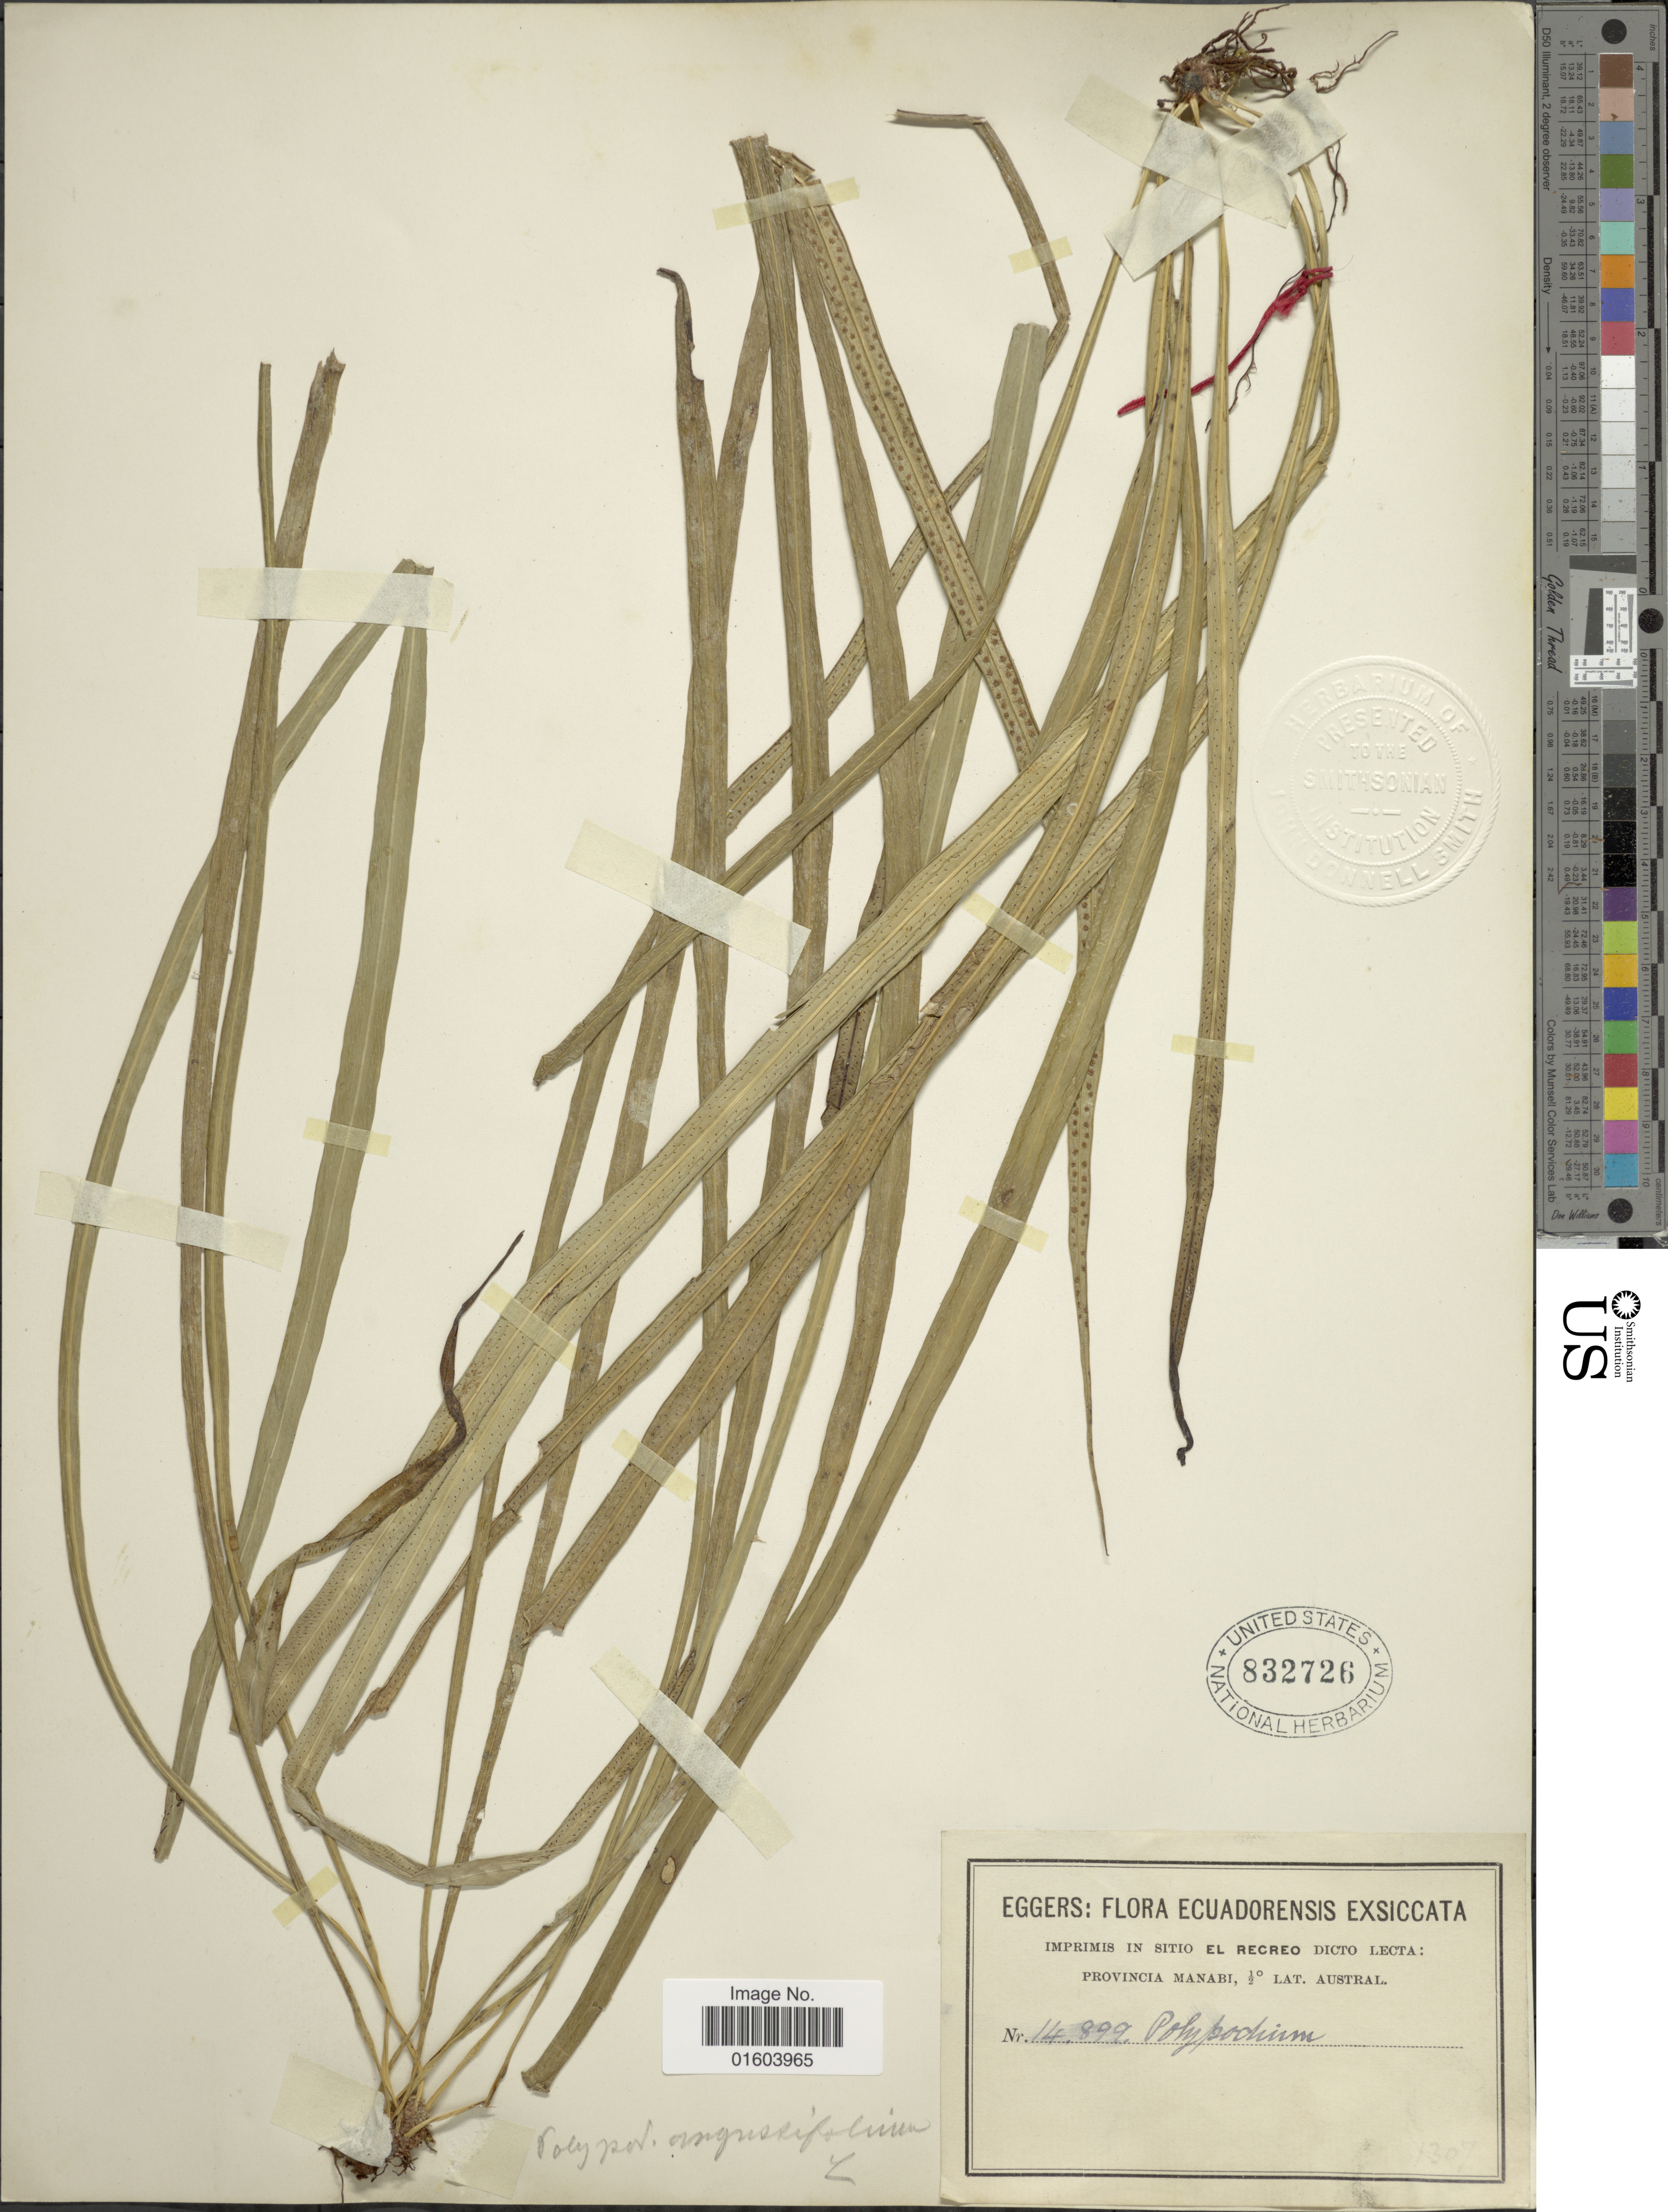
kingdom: Plantae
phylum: Tracheophyta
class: Polypodiopsida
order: Polypodiales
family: Polypodiaceae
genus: Campyloneurum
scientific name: Campyloneurum angustifolium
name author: (Sw.) Fée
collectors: -. Eggers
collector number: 14899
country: Ecuador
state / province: Manabí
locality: El Recreo, Provincia Manabi.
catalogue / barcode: US 832726